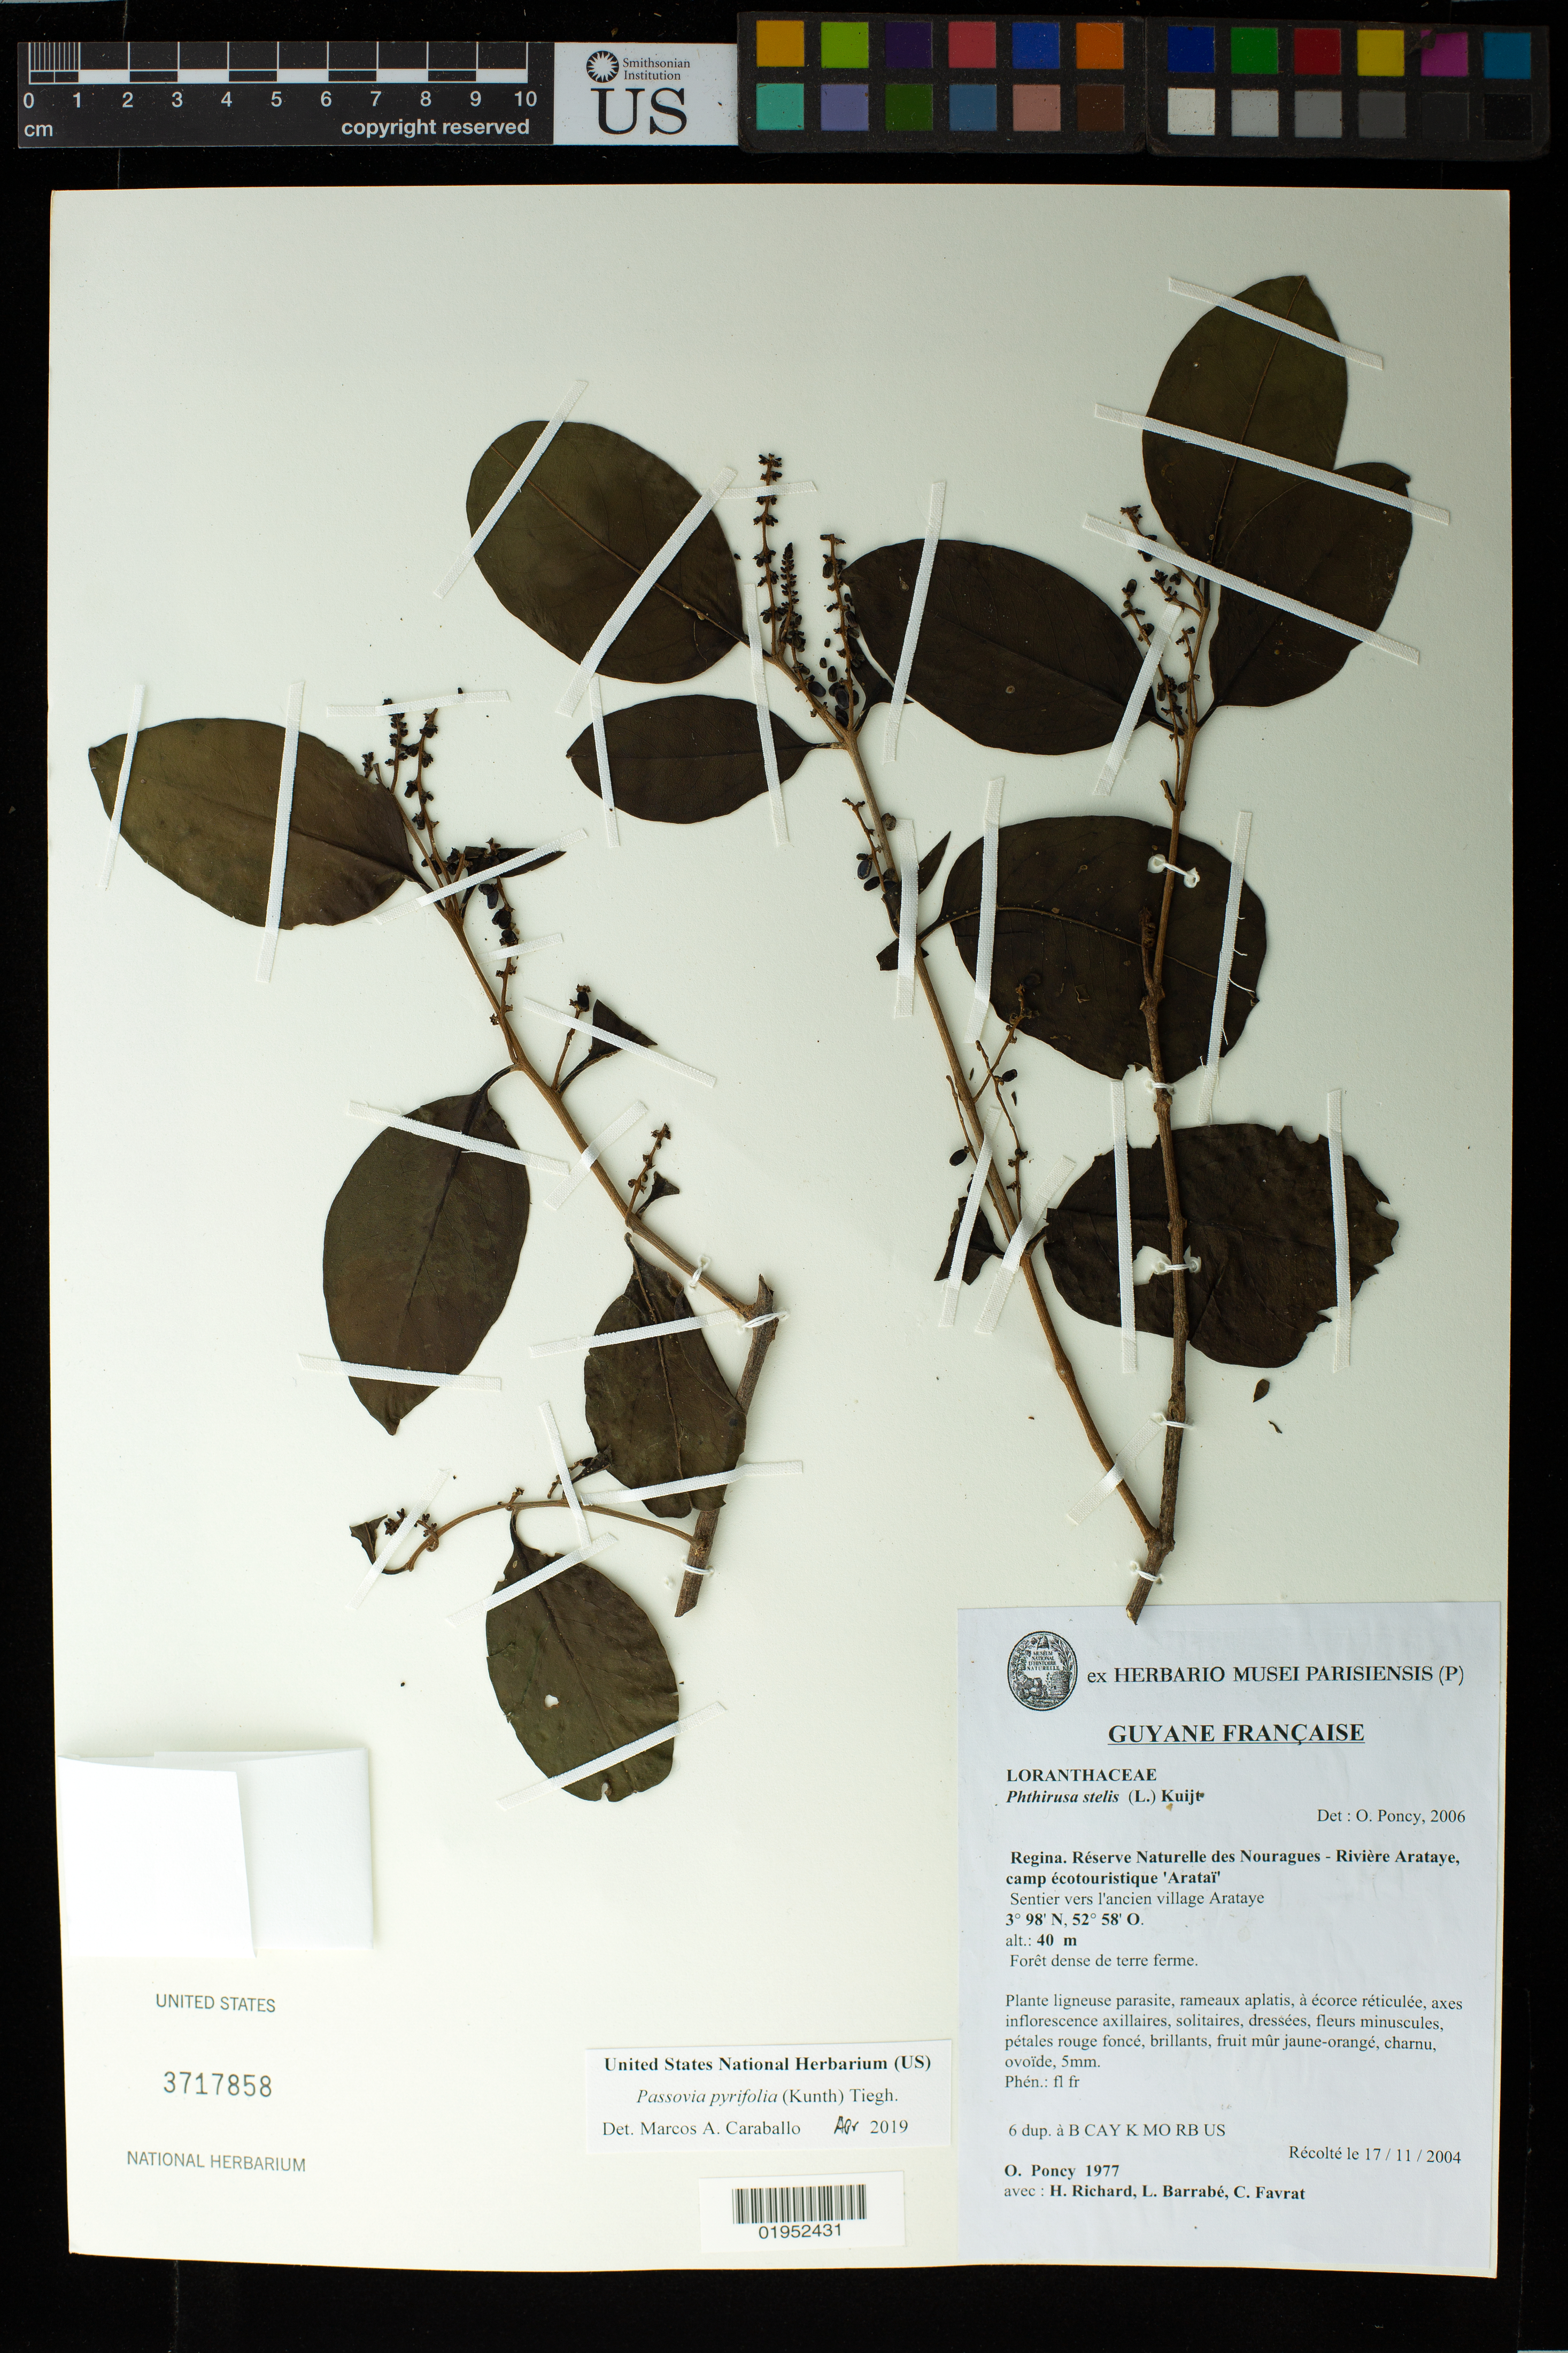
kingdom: Plantae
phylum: Tracheophyta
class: Magnoliopsida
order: Santalales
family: Loranthaceae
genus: Passovia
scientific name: Passovia pyrifolia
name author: (Kunth) Tiegh.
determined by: Caraballo-Ortiz, Marcos A., (MISS), University of Mississippi (UNITED STATES)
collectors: O. Poncy, H. Richard, L. Barrabé & C. Favrat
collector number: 1977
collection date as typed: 17 Nov 2004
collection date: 2004-11-17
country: French Guiana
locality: Regina. Réserve Naturelle des Nouragues - Riviere Arataye, camp ecotouristique 'Aratai'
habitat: Foret dense de terre ferme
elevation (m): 40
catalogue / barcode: US 3717858